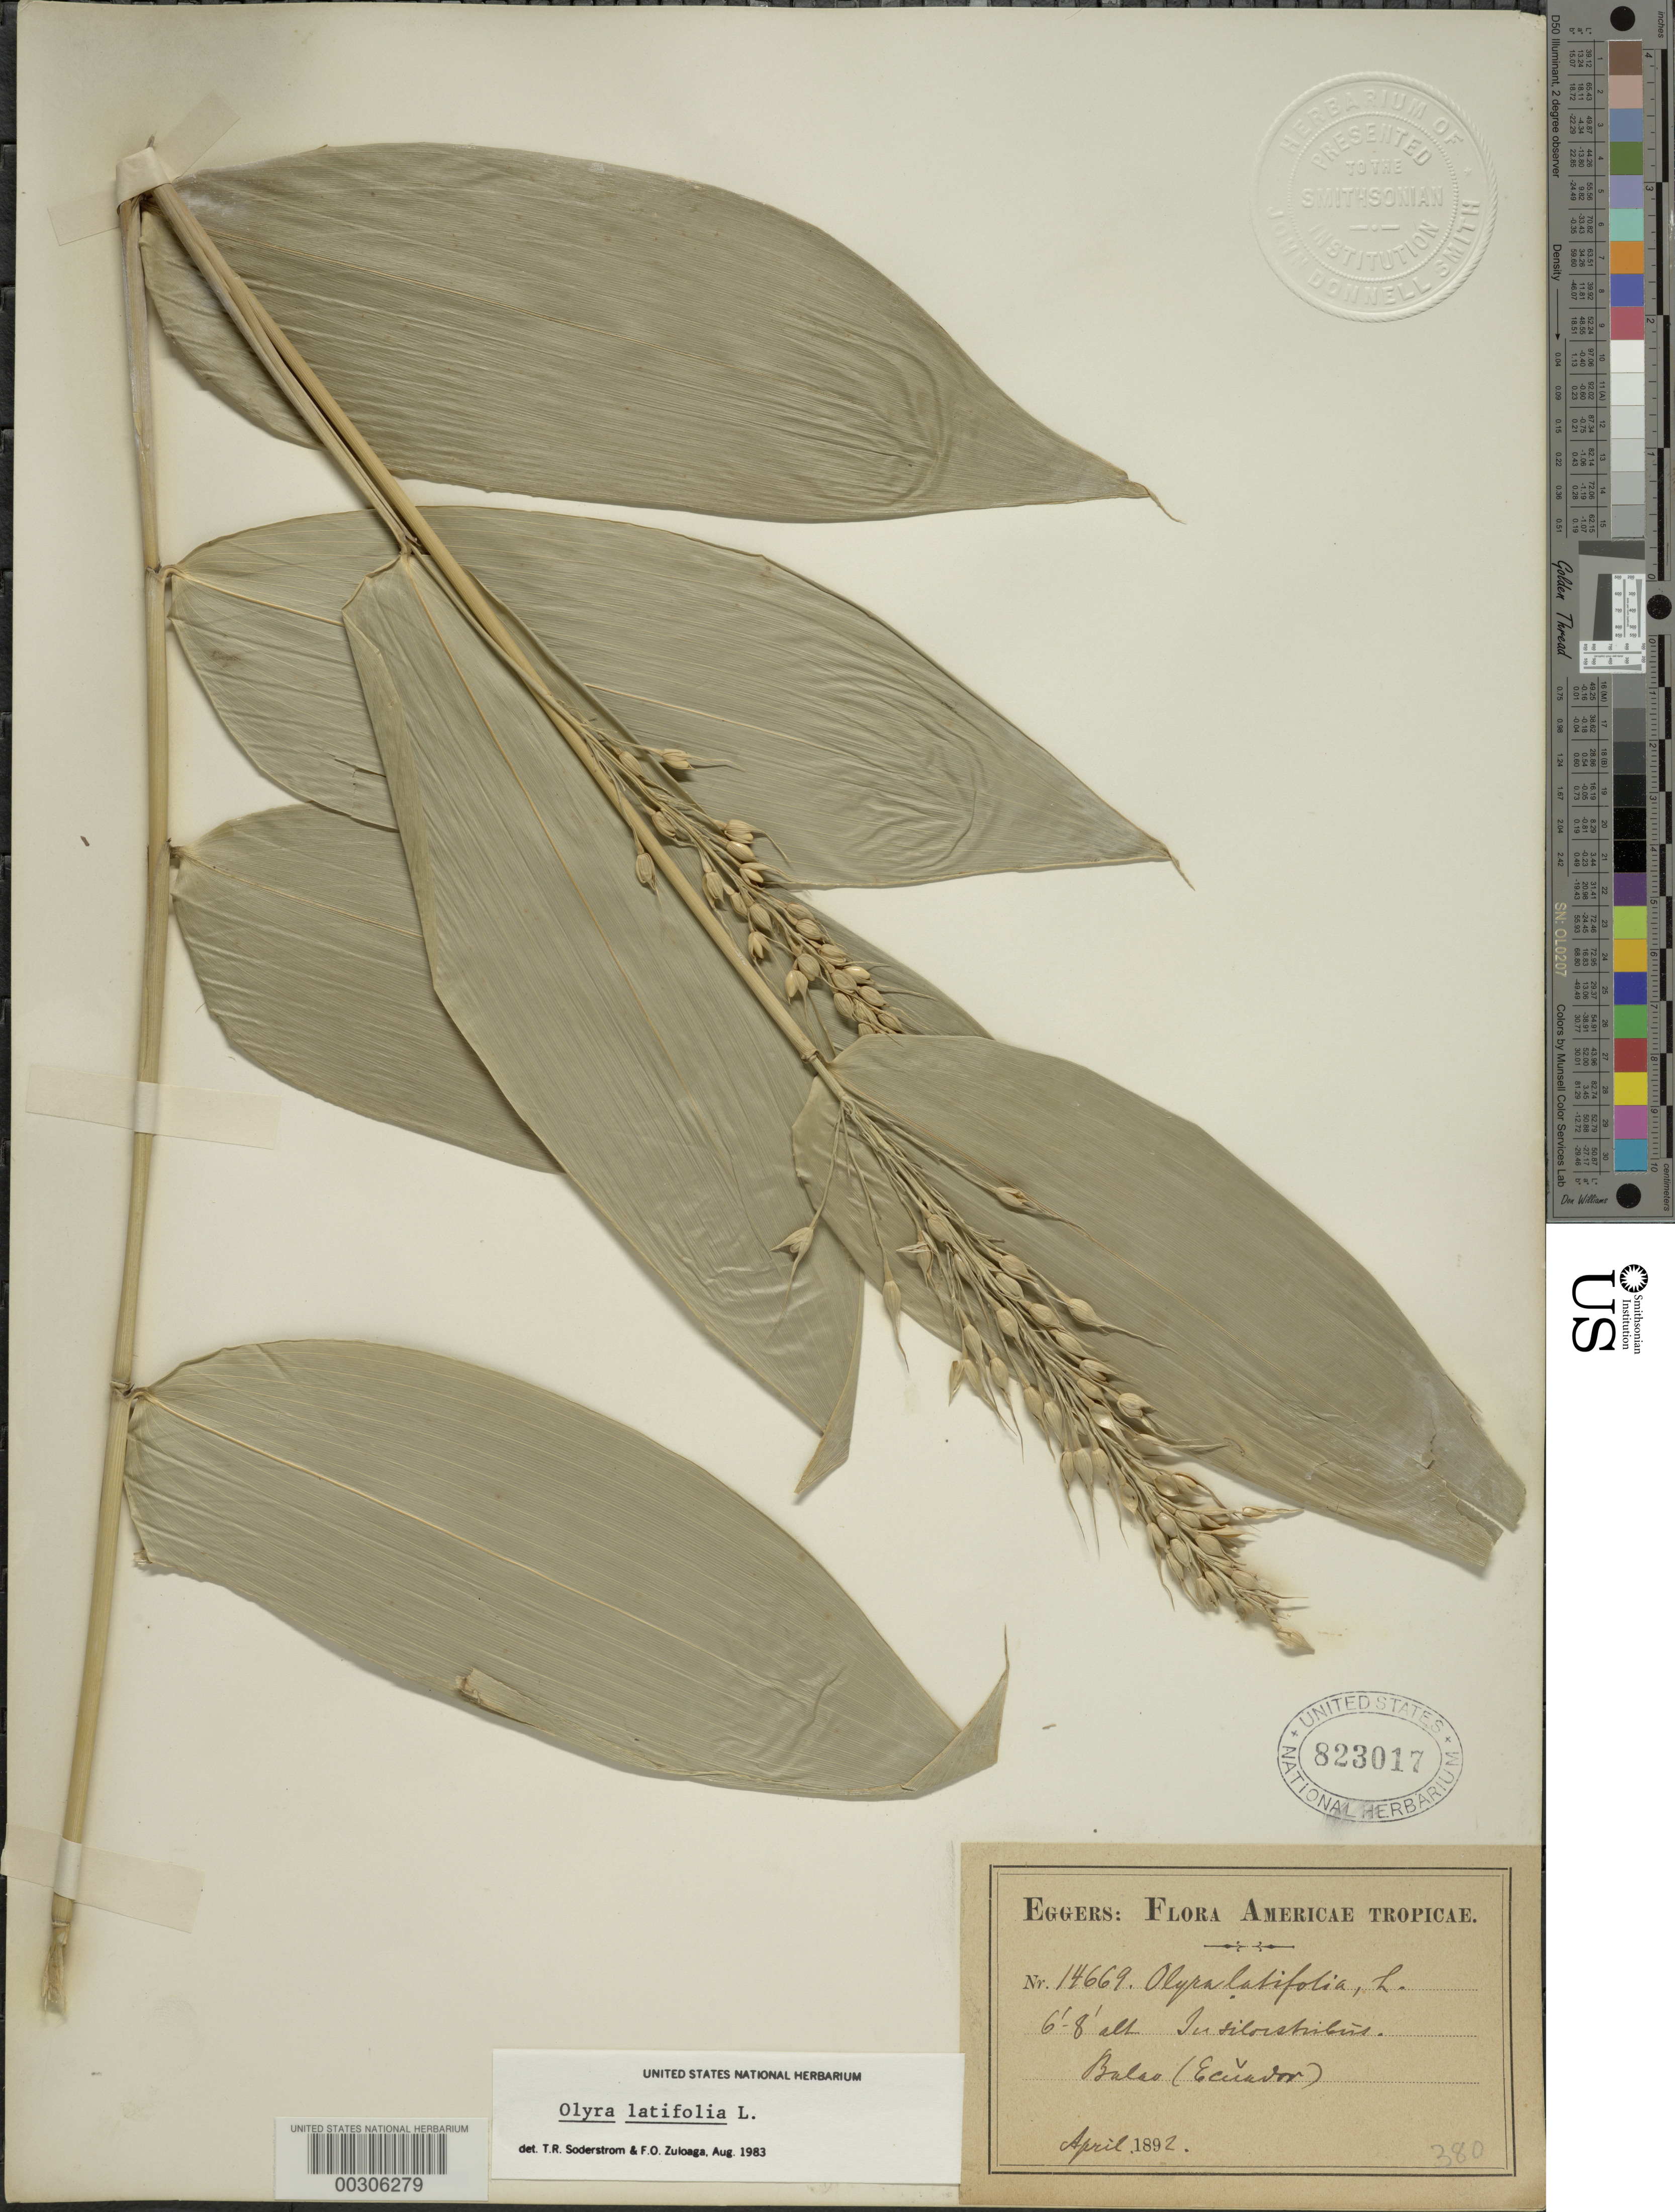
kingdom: Plantae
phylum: Tracheophyta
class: Liliopsida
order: Poales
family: Poaceae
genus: Olyra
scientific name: Olyra latifolia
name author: L.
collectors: H. F. A. von Eggers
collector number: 14669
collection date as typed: Apr 1892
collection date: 1892-04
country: Ecuador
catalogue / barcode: US 823017